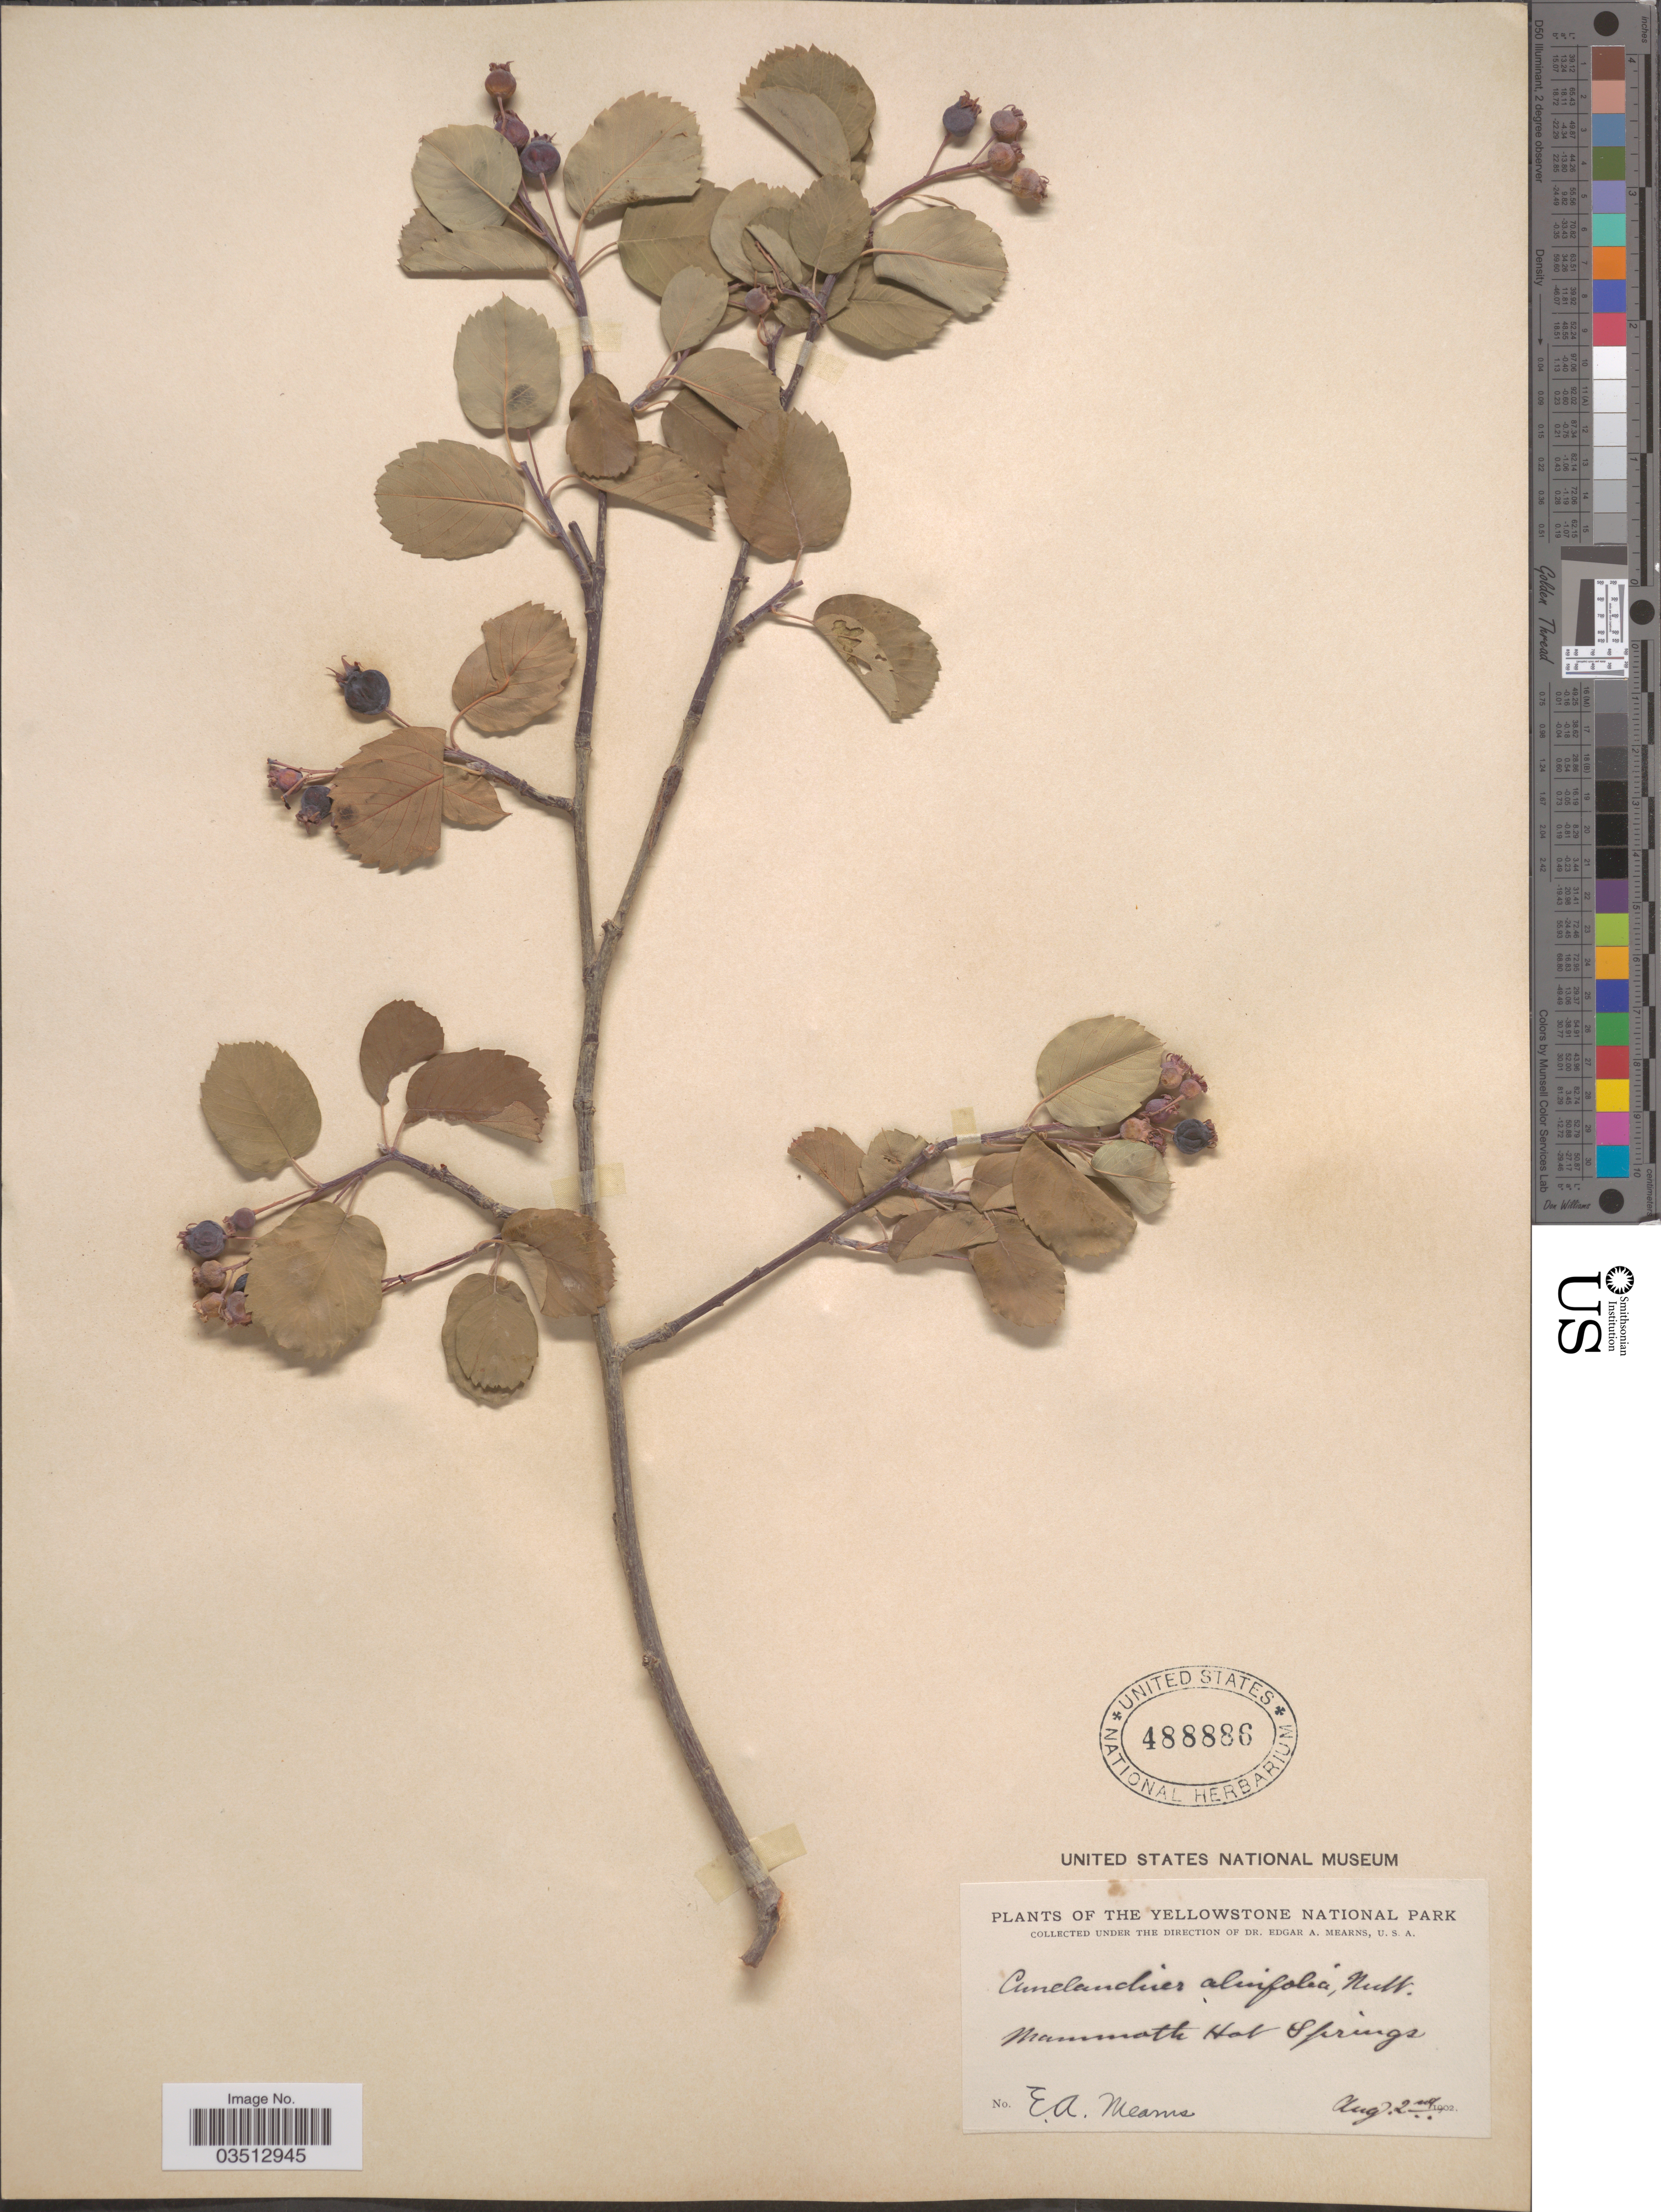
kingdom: Plantae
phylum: Tracheophyta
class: Magnoliopsida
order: Rosales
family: Rosaceae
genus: Amelanchier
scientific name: Amelanchier sp.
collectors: E. A. Mearns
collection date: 1902-08-02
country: United States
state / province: Wyoming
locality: The Yellowstone National Park. Mammoth Hot Springs.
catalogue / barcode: US 488886